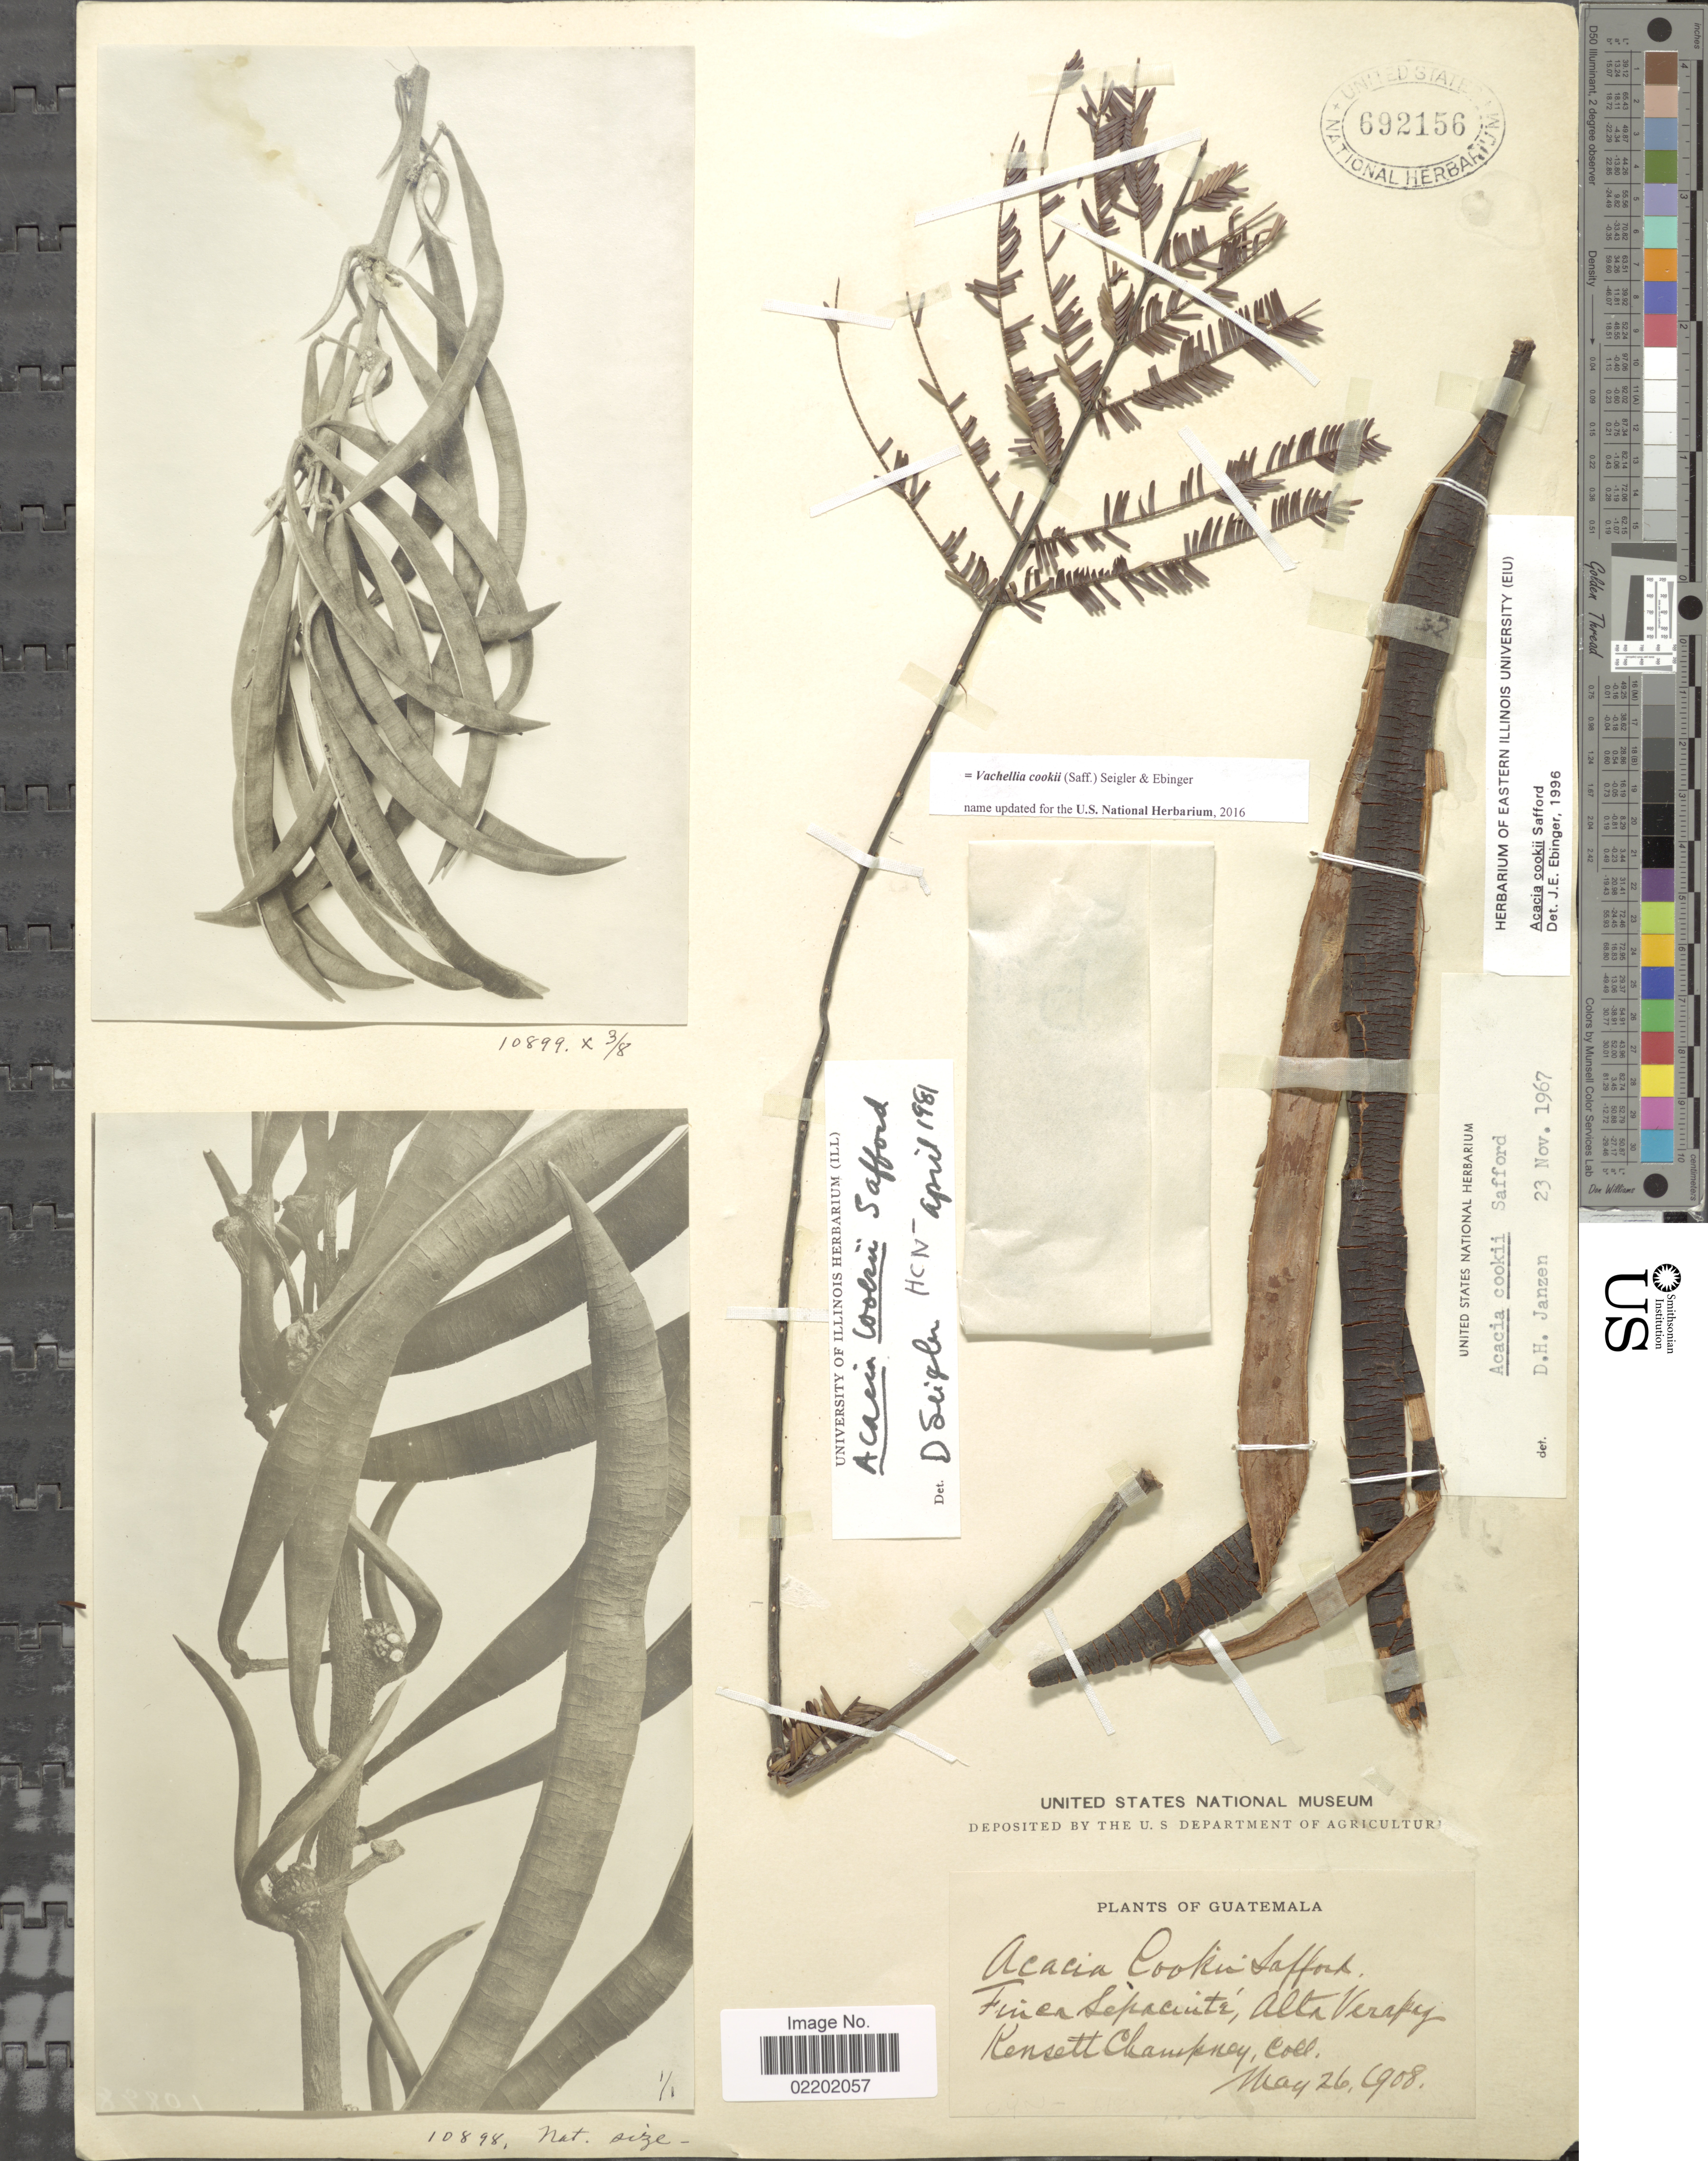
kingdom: Plantae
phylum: Tracheophyta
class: Magnoliopsida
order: Fabales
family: Fabaceae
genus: Vachellia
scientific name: Vachellia cookii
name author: (Saff.) Seigler & Ebinger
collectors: K. Champney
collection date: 1908-05-26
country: Guatemala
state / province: Alta Verapaz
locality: Finca Sepacuité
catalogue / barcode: US 692156